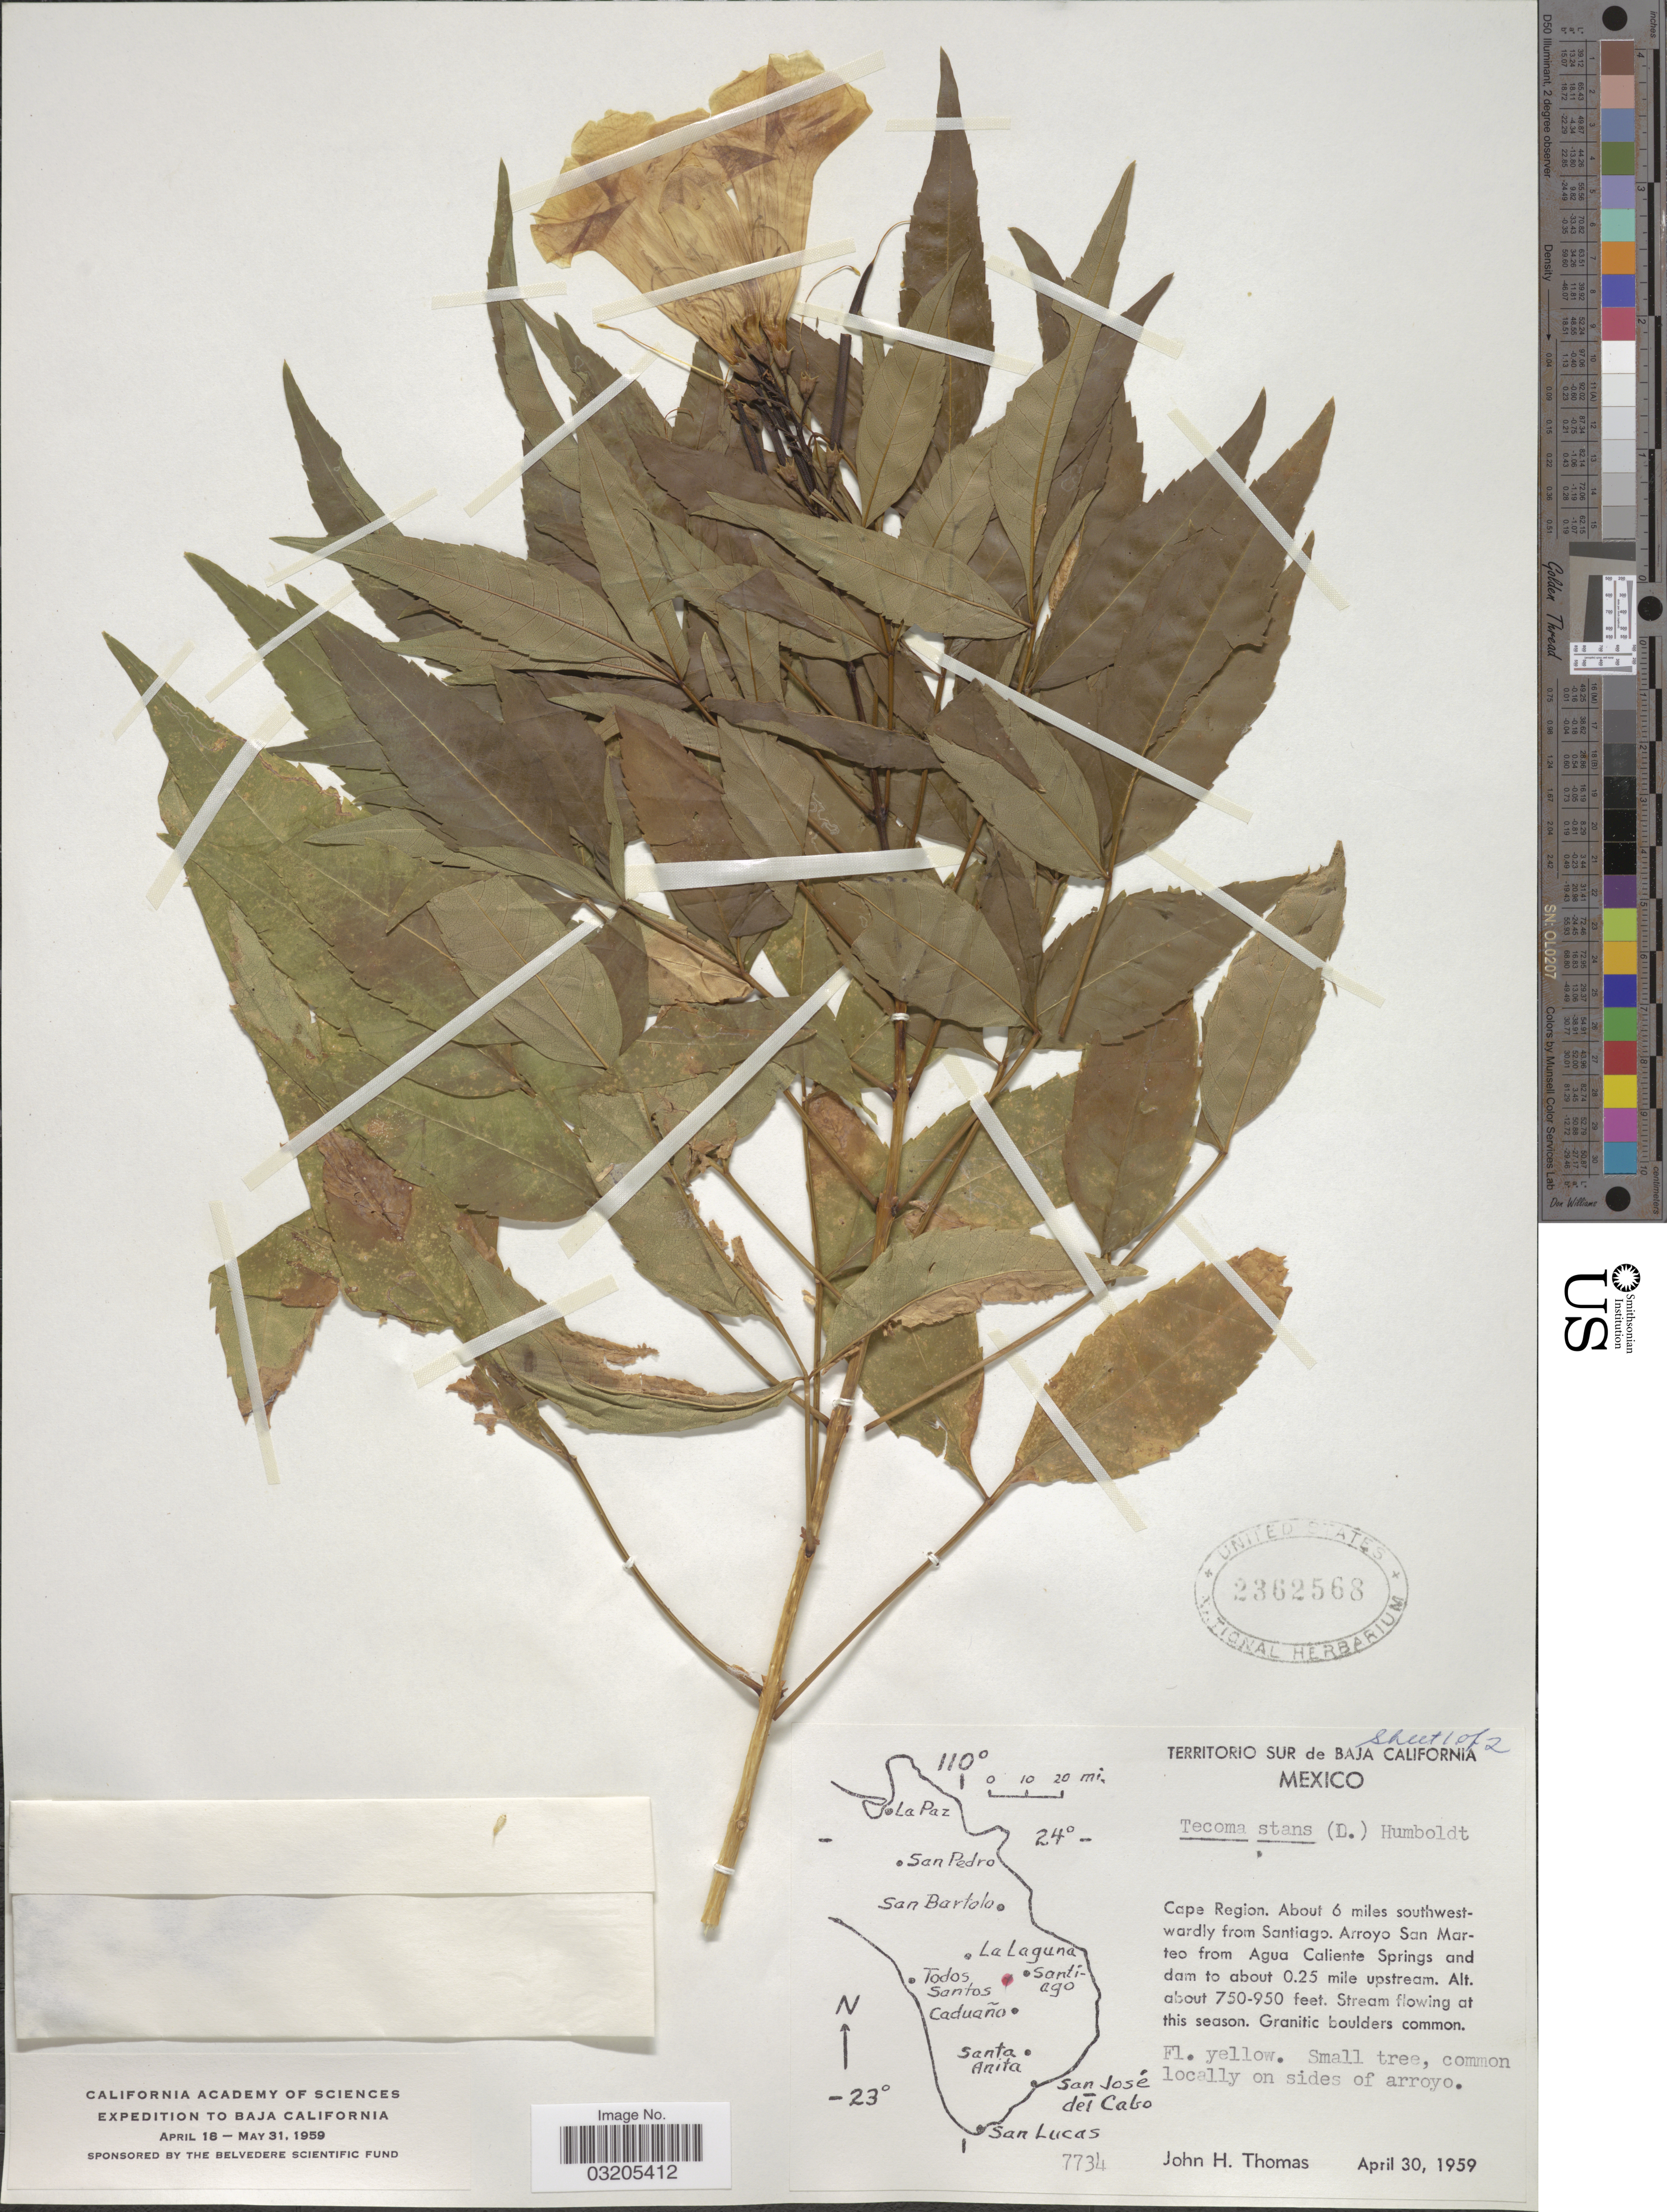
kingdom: Plantae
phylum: Tracheophyta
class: Magnoliopsida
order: Lamiales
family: Bignoniaceae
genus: Tecoma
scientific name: Tecoma stans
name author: (L.) Juss. ex Kunth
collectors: J. H. Thomas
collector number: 7734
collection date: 1959-04-30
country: Mexico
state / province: Baja California Sur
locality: Territorio Sur de Baja California. Cape Region. About 6 miles southwest-wardly from Santiago. Arroyo San Marteo from Agua Caliente Springs and dam to about 0.25 mile upstream.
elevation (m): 750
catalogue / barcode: US 2362568